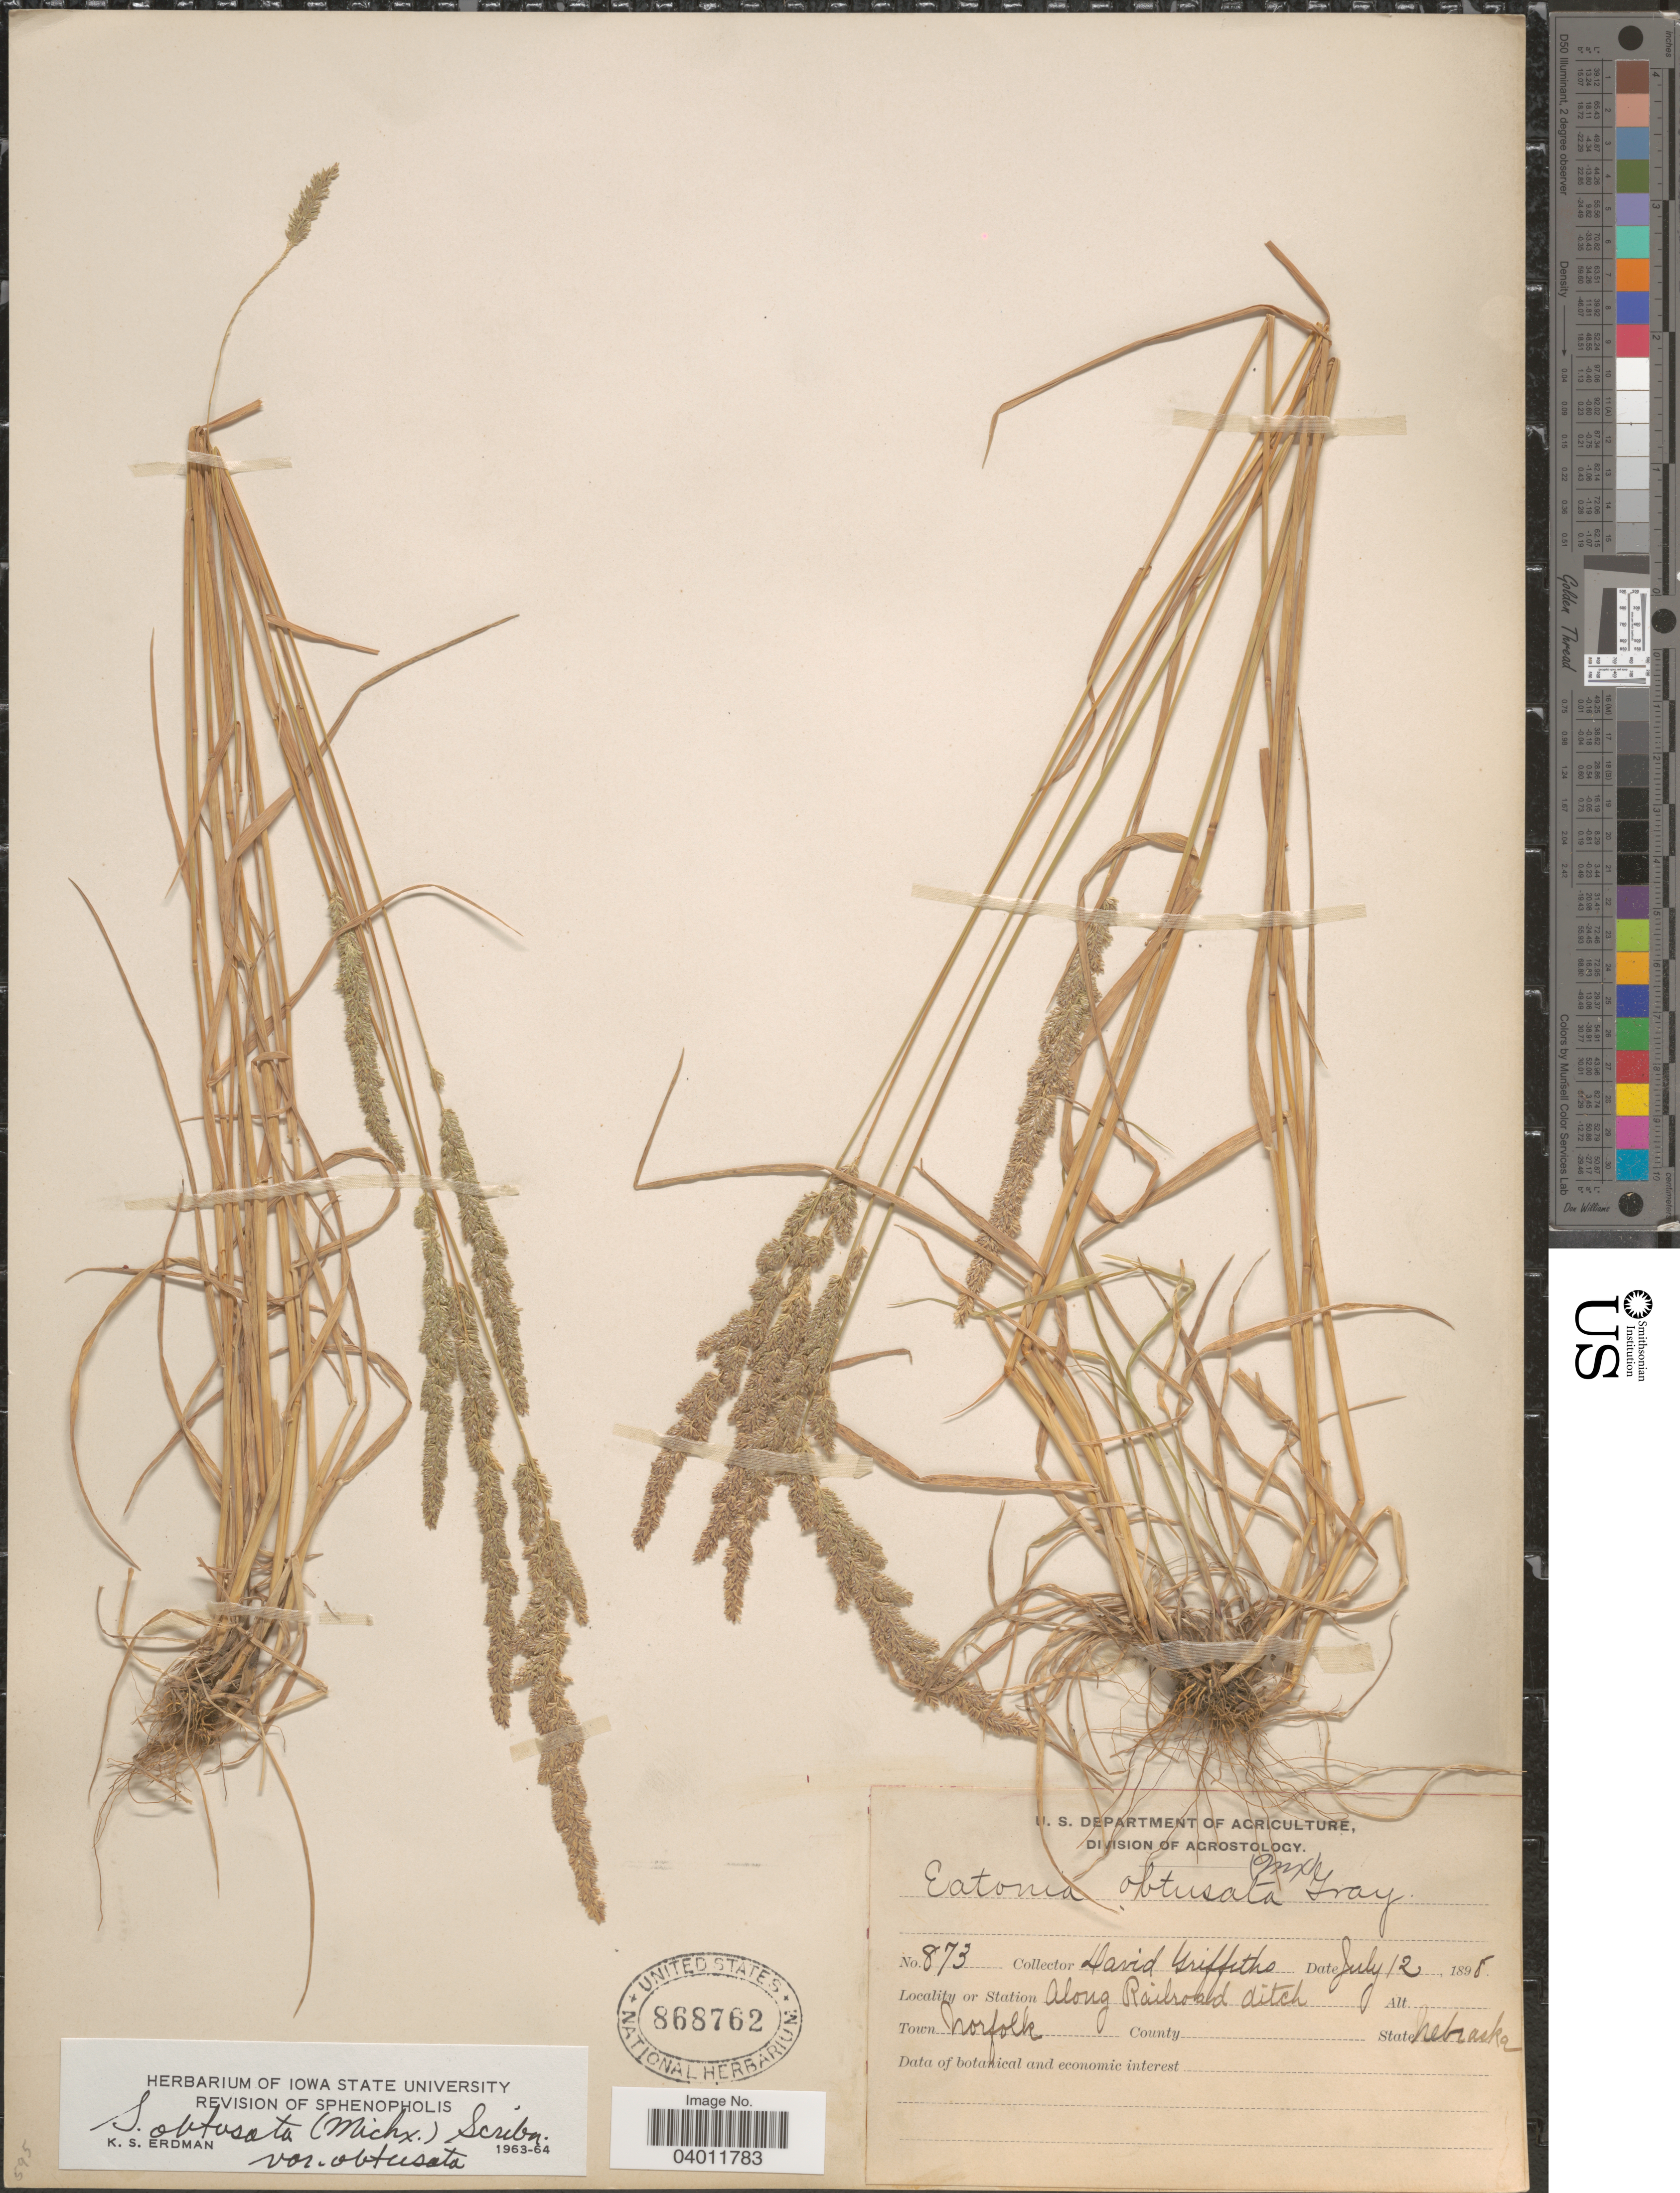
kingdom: Plantae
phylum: Tracheophyta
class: Liliopsida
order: Poales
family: Poaceae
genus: Sphenopholis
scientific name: Sphenopholis obtusata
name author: (Michx.) Scribn.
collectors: D. Griffiths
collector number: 873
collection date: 1898-07-12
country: United States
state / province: Nebraska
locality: Along Railroad ditch. Town Norfolk.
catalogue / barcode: US 868762